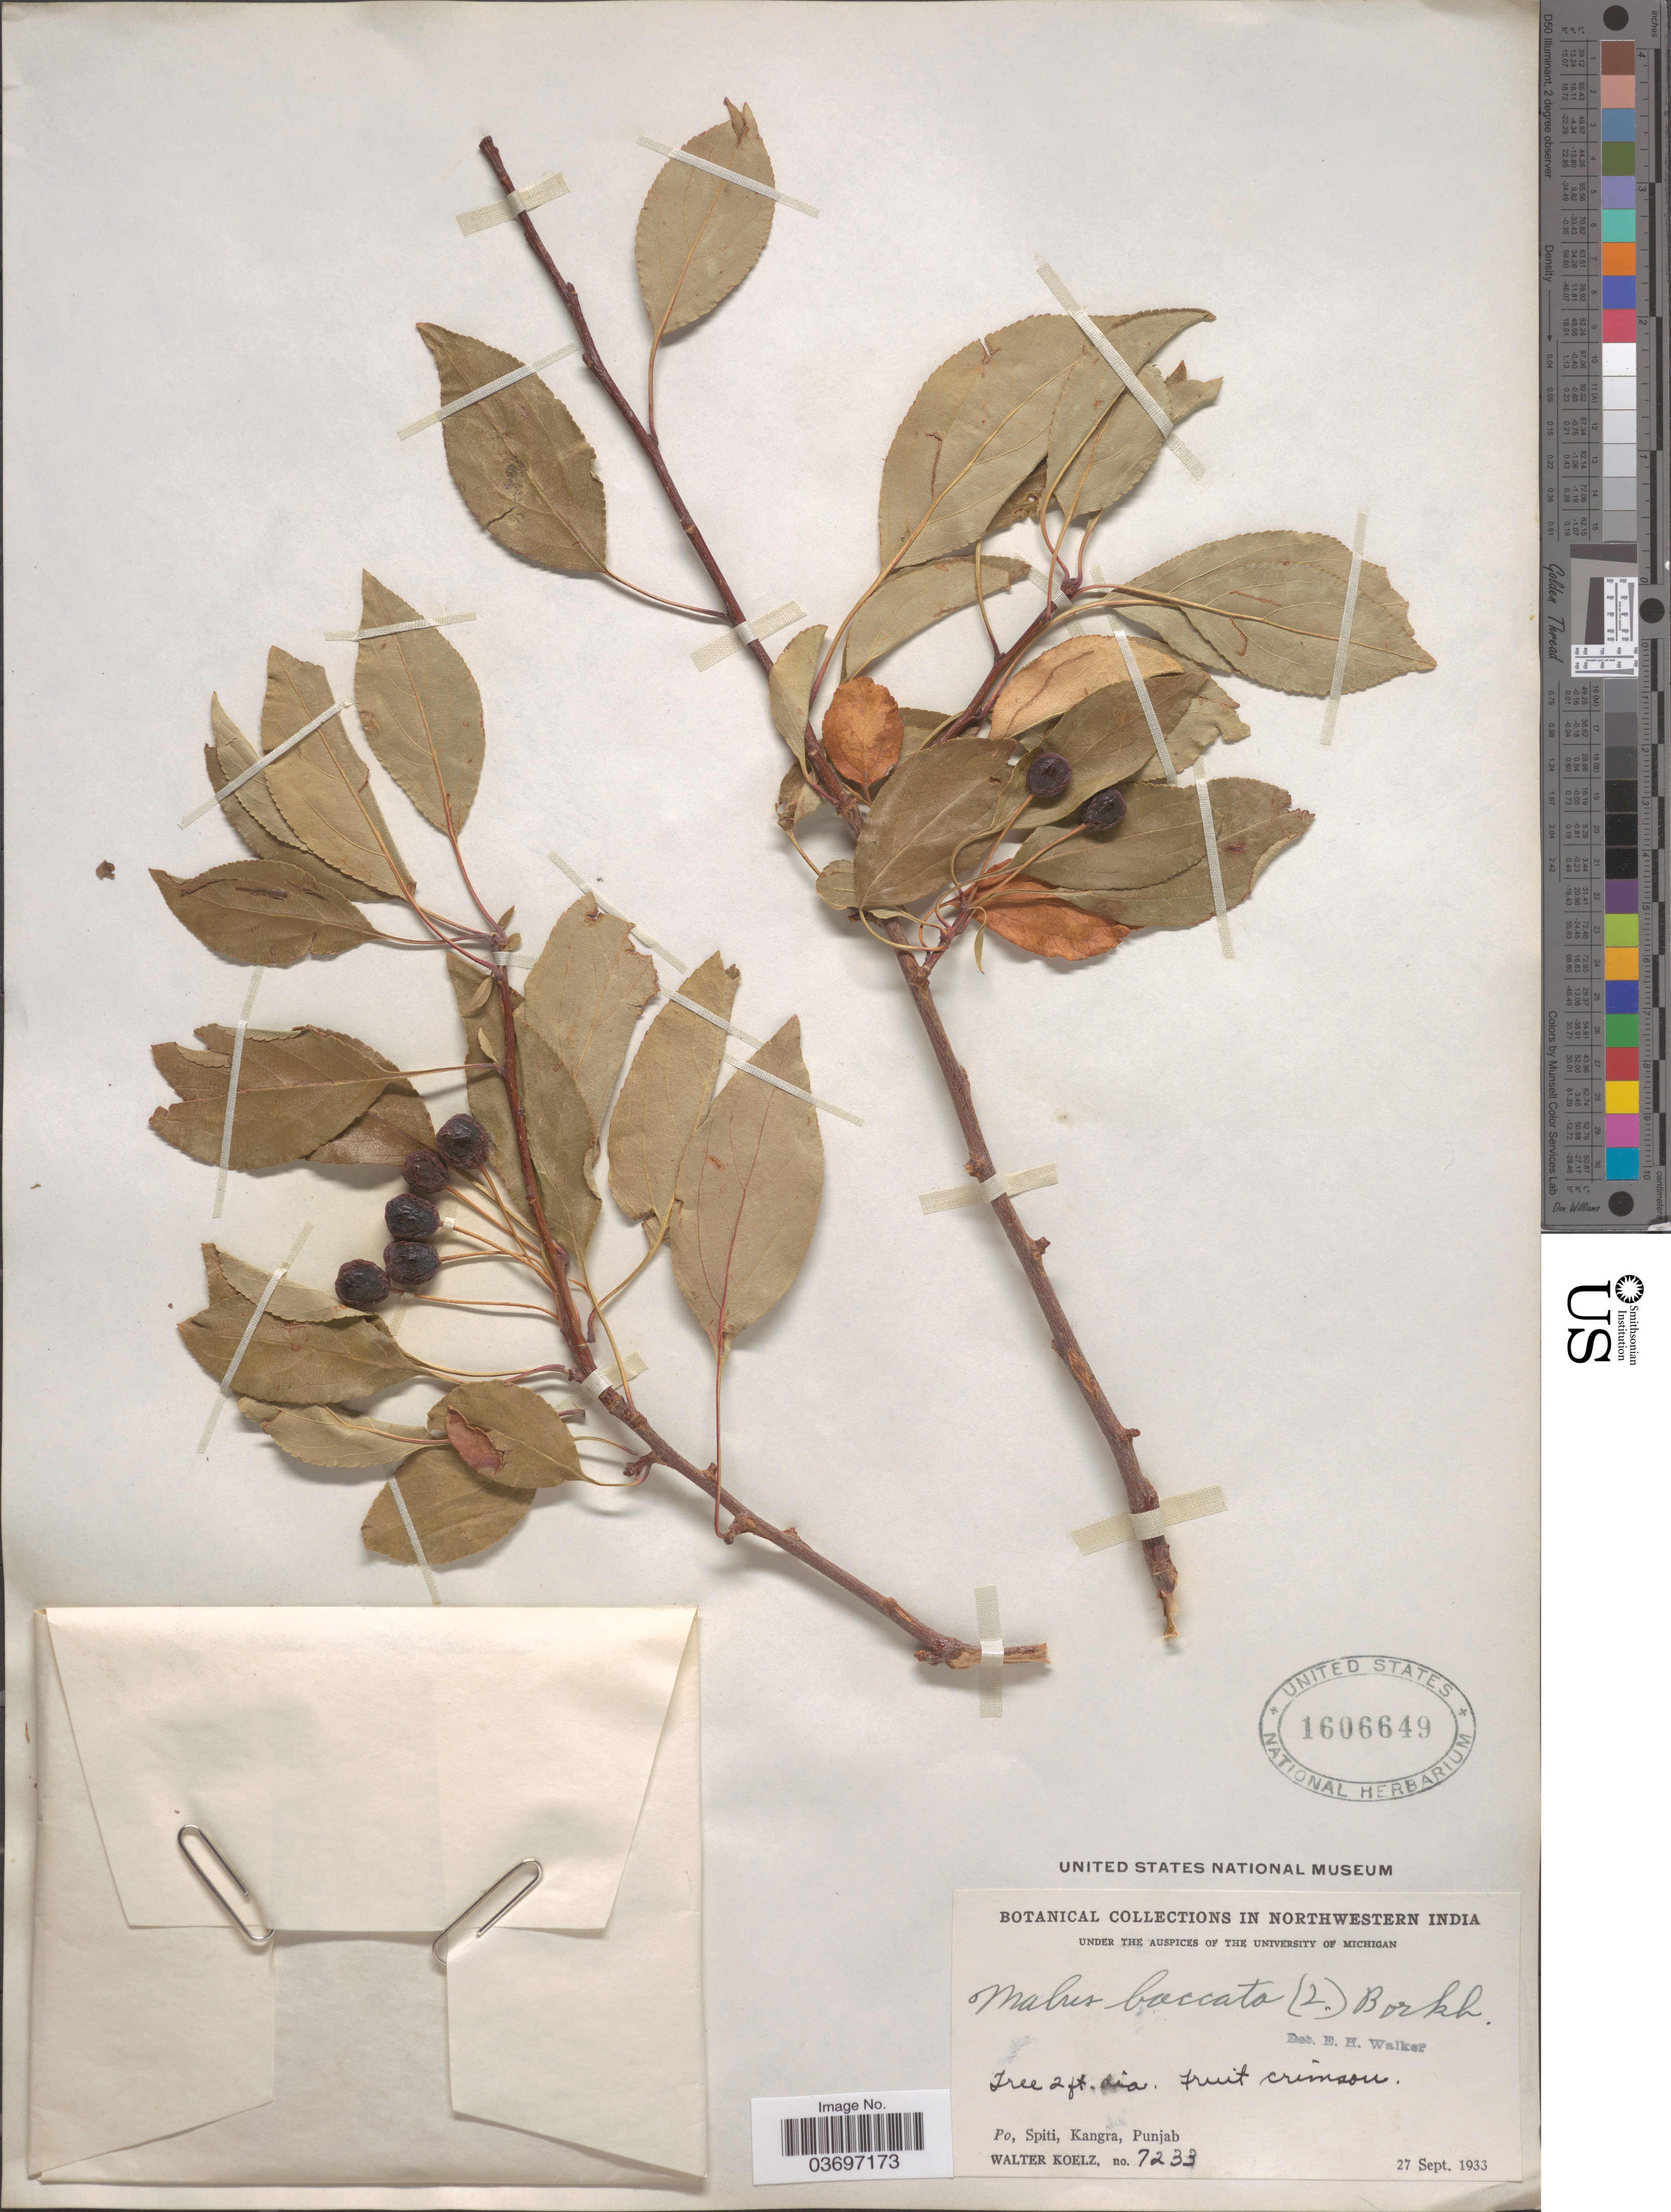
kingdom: Plantae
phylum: Tracheophyta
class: Magnoliopsida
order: Rosales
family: Rosaceae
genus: Malus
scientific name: Malus baccata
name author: (L.) Borkh.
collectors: W. N. Koelz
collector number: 7233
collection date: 1933-09-27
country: India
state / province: Punjab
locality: Northwestern India. Po, Spiti, Kangra.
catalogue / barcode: US 1606649